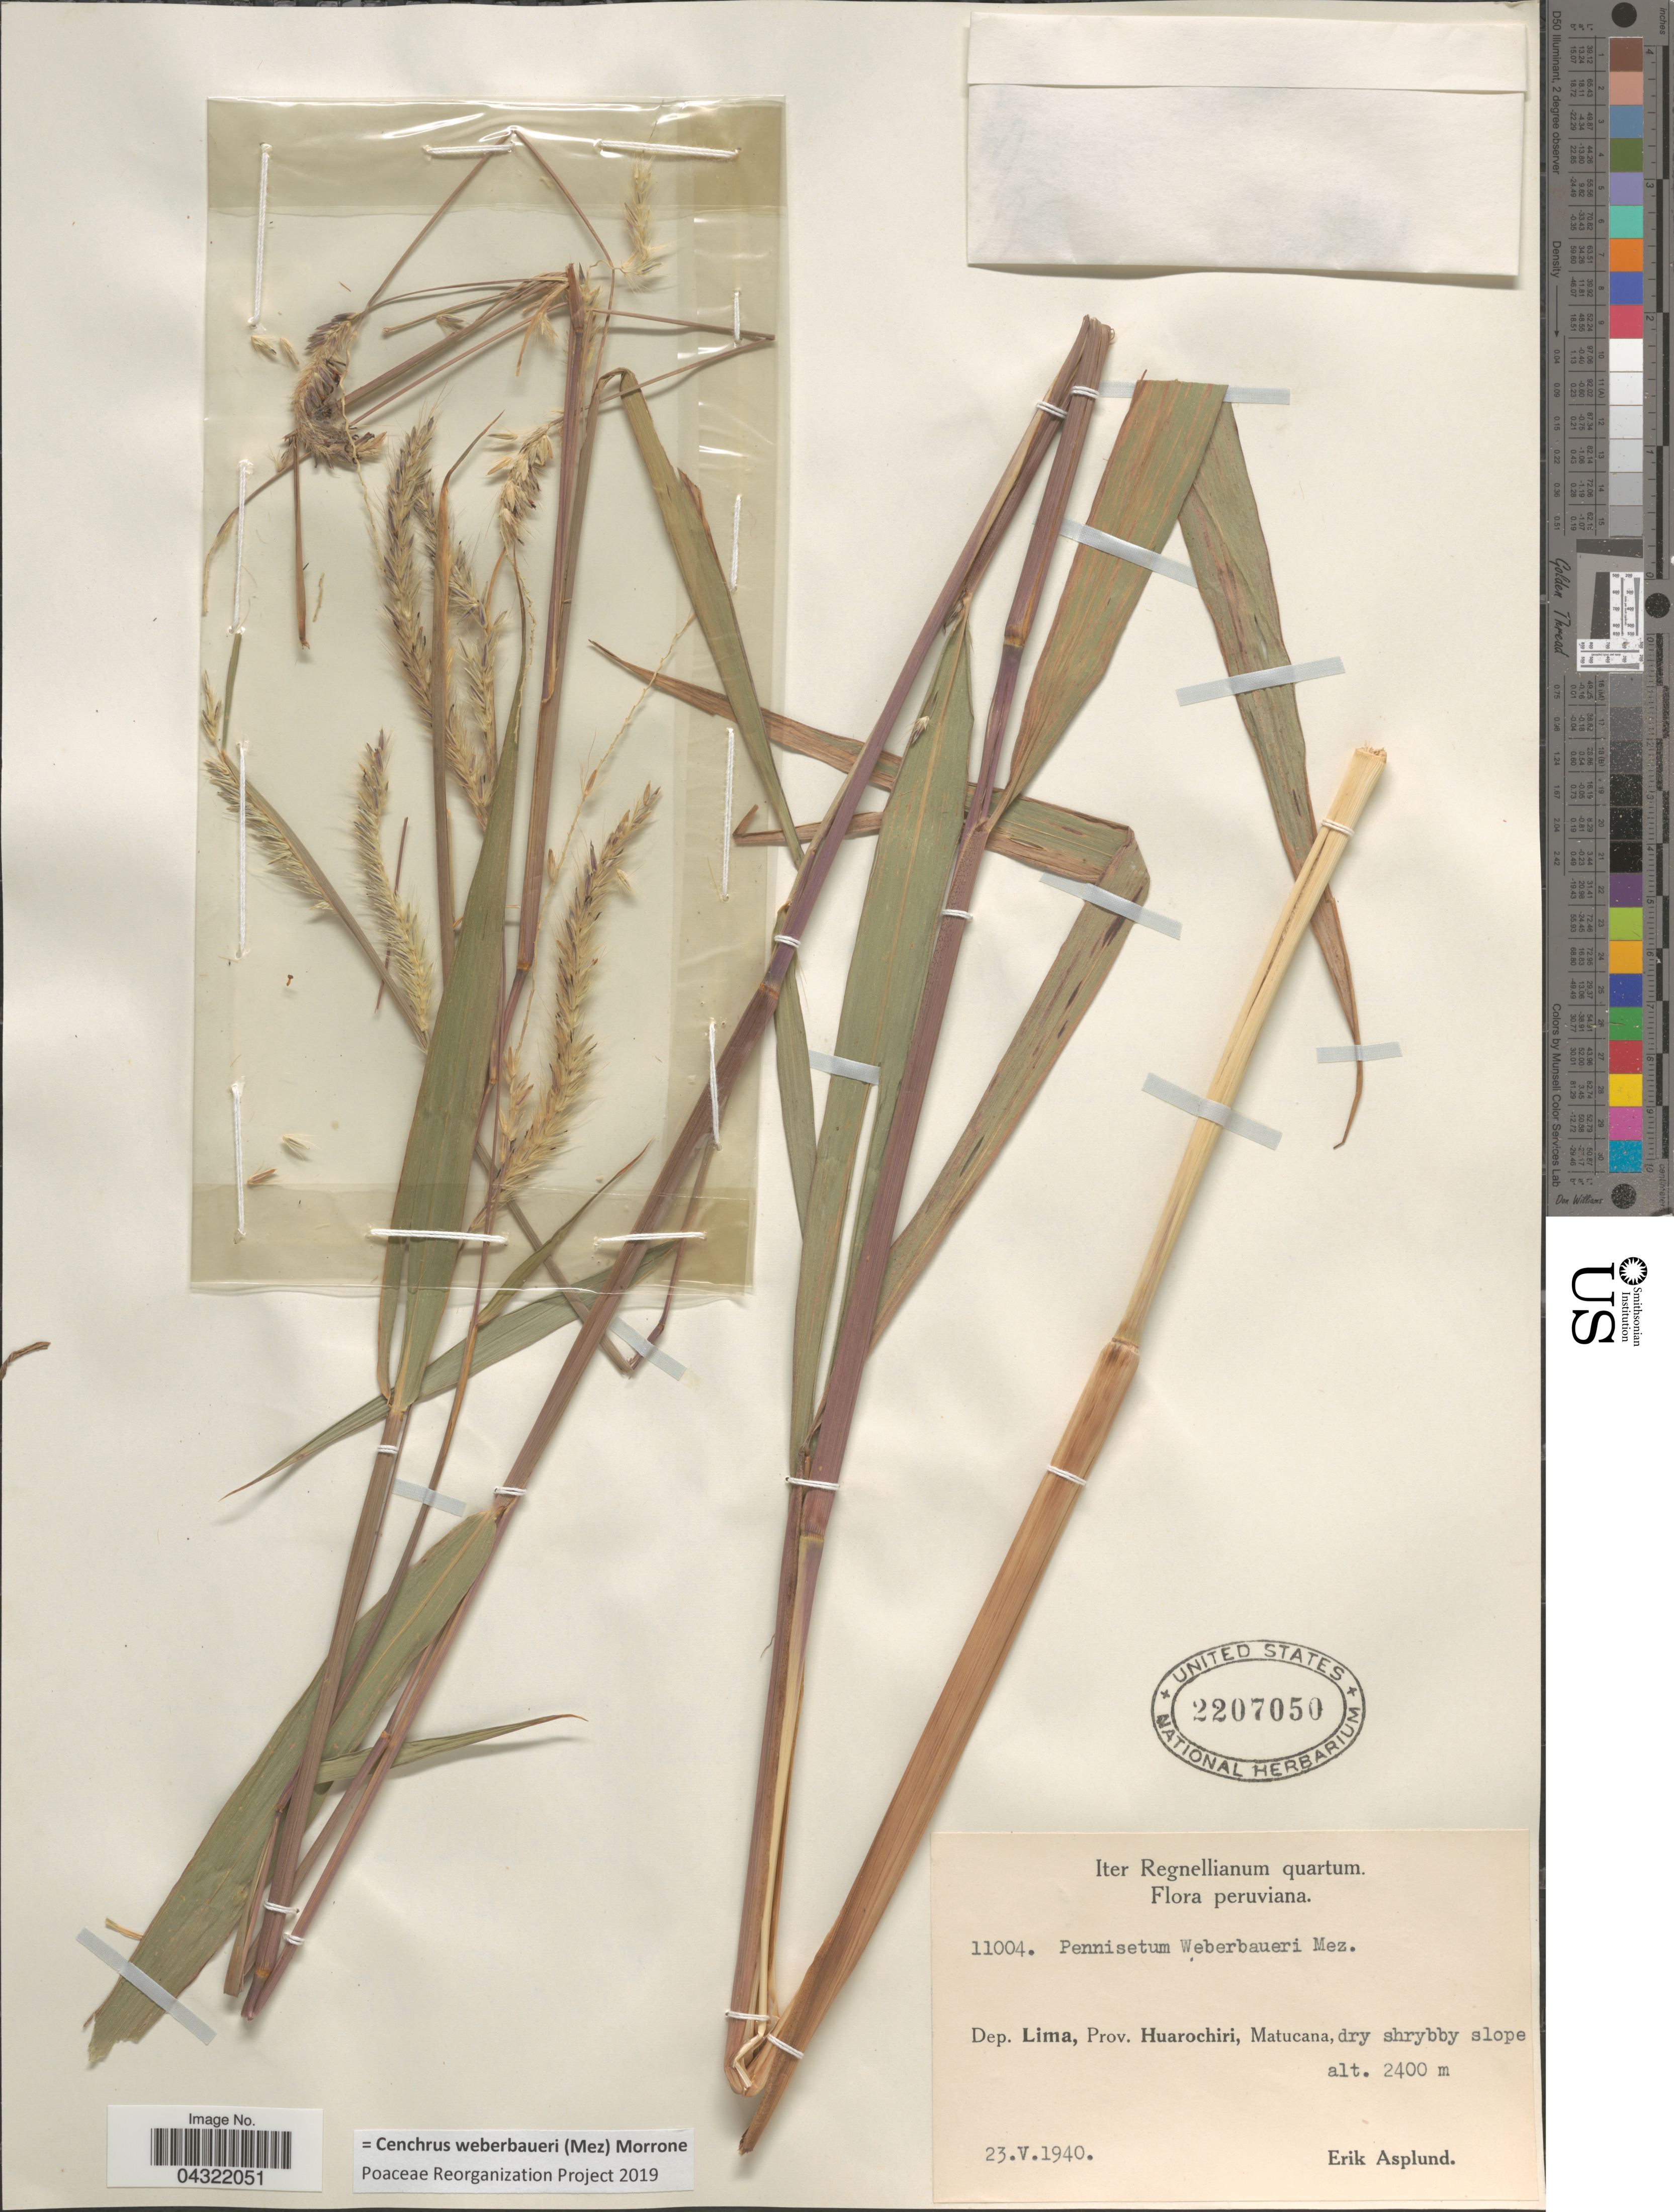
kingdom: Plantae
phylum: Tracheophyta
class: Liliopsida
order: Poales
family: Poaceae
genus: Cenchrus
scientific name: Cenchrus weberbaueri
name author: (Mez) Morrone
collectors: E. Asplund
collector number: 11004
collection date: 1940-05-23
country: Peru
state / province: Lima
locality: Iter Regnellianum quartum. Dep. Lima, Prov. Huarochiri, Matucana, dry shrybby slope.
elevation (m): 2400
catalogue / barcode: US 2207050